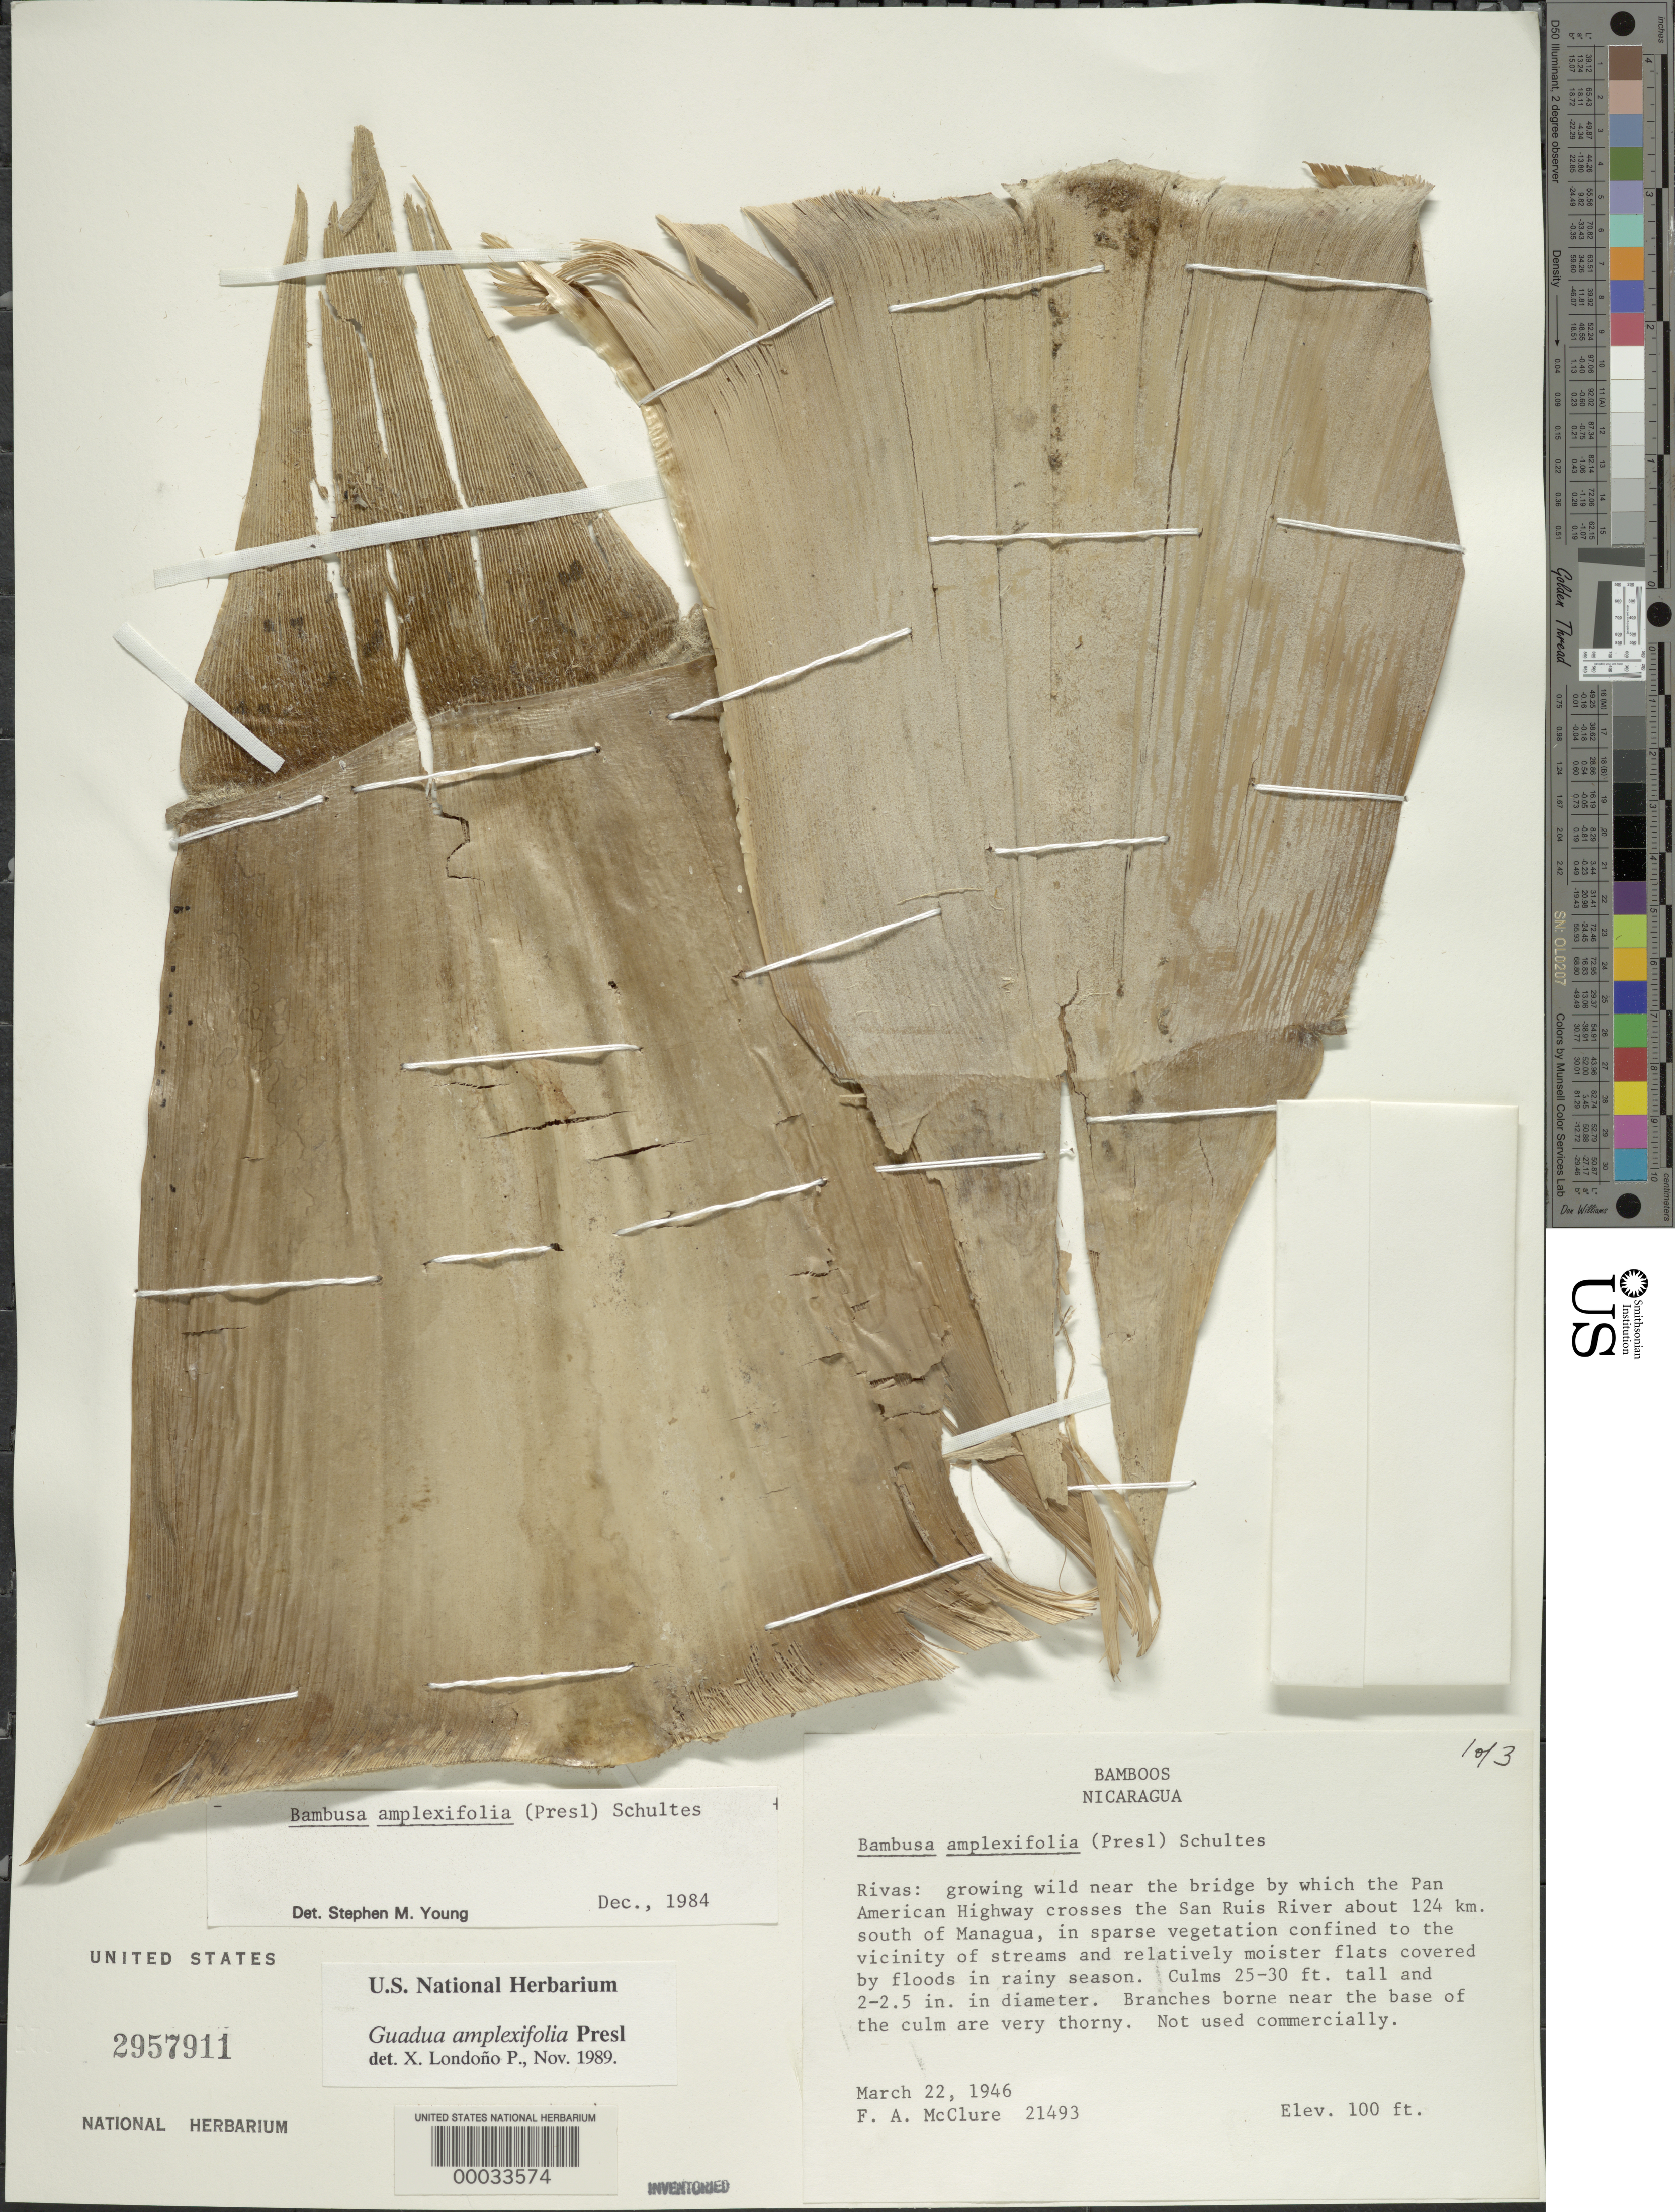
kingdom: Plantae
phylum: Tracheophyta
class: Liliopsida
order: Poales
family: Poaceae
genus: Guadua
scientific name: Guadua amplexifolia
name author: J. Presl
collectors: F. A. McClure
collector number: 21493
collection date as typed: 22 Mar 1946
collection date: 1946-03-22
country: Nicaragua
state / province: Rivas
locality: Pan amer. hwy., san ruis river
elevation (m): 31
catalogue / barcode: US 2957911